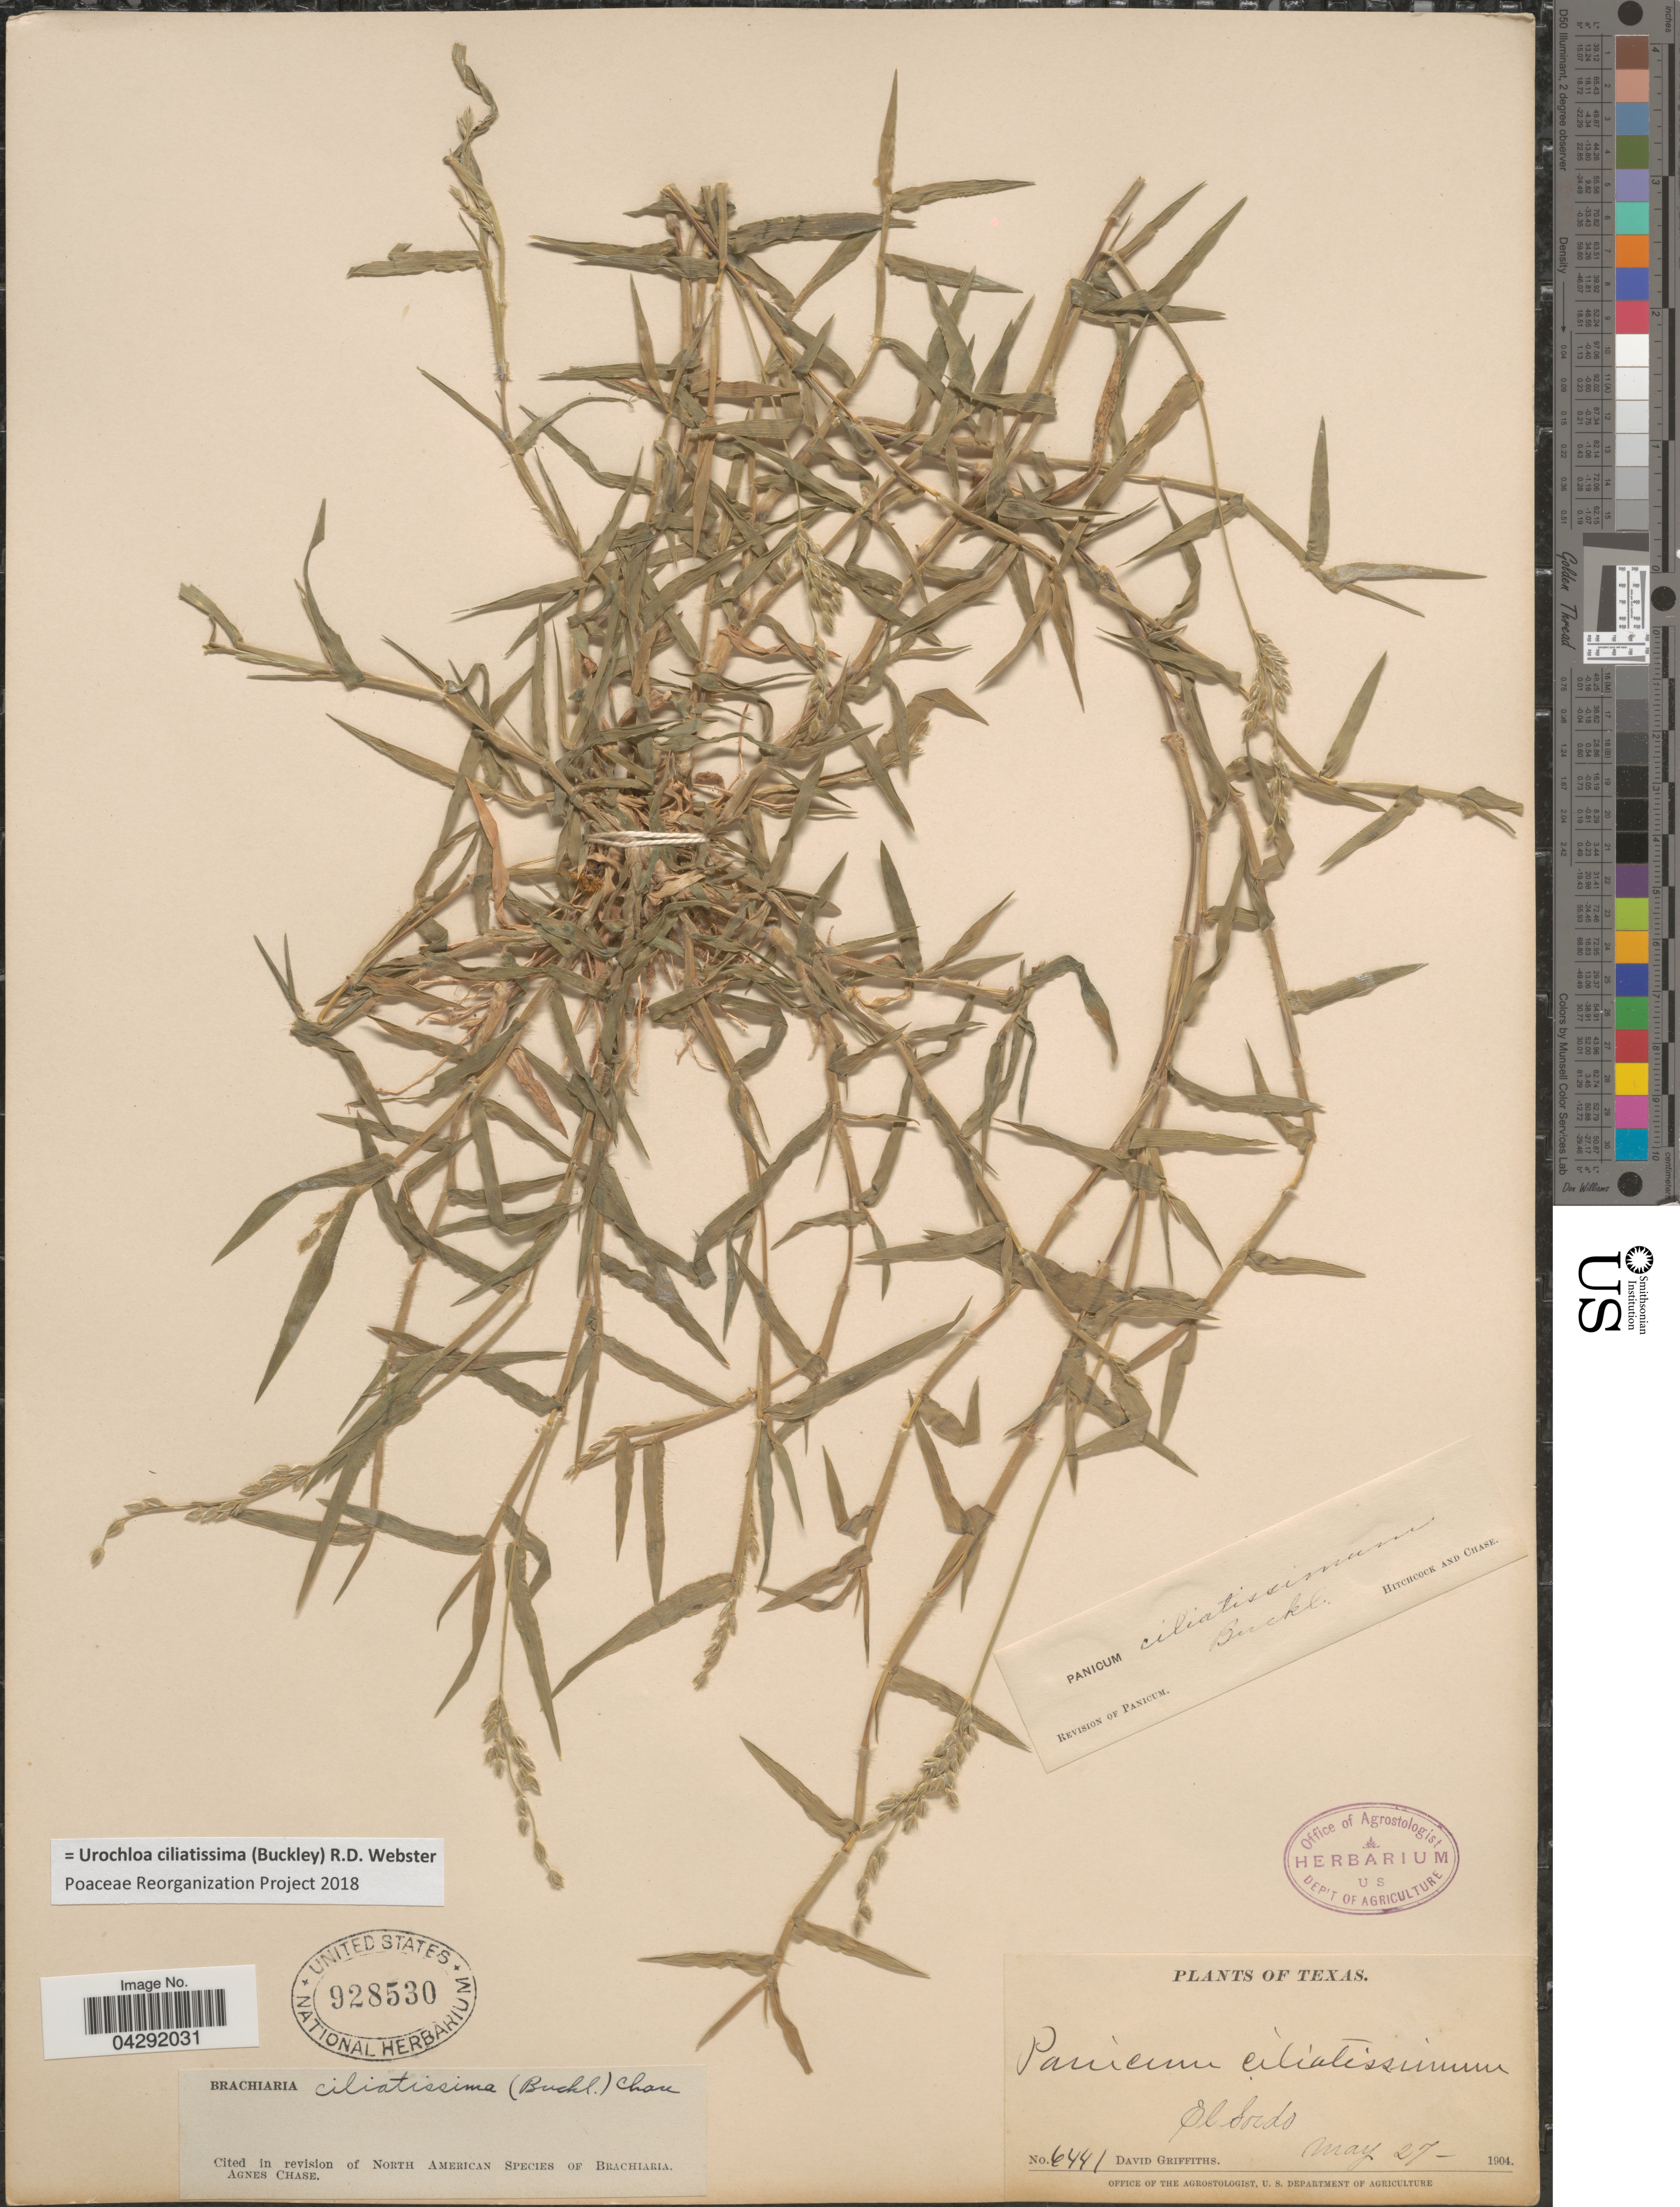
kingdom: Plantae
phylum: Tracheophyta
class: Liliopsida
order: Poales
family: Poaceae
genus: Urochloa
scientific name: Urochloa ciliatissima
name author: (Buckley) R.D. Webster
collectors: D. Griffiths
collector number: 6441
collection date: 1904-05-27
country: United States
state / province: Texas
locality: El Sordo.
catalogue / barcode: US 928530